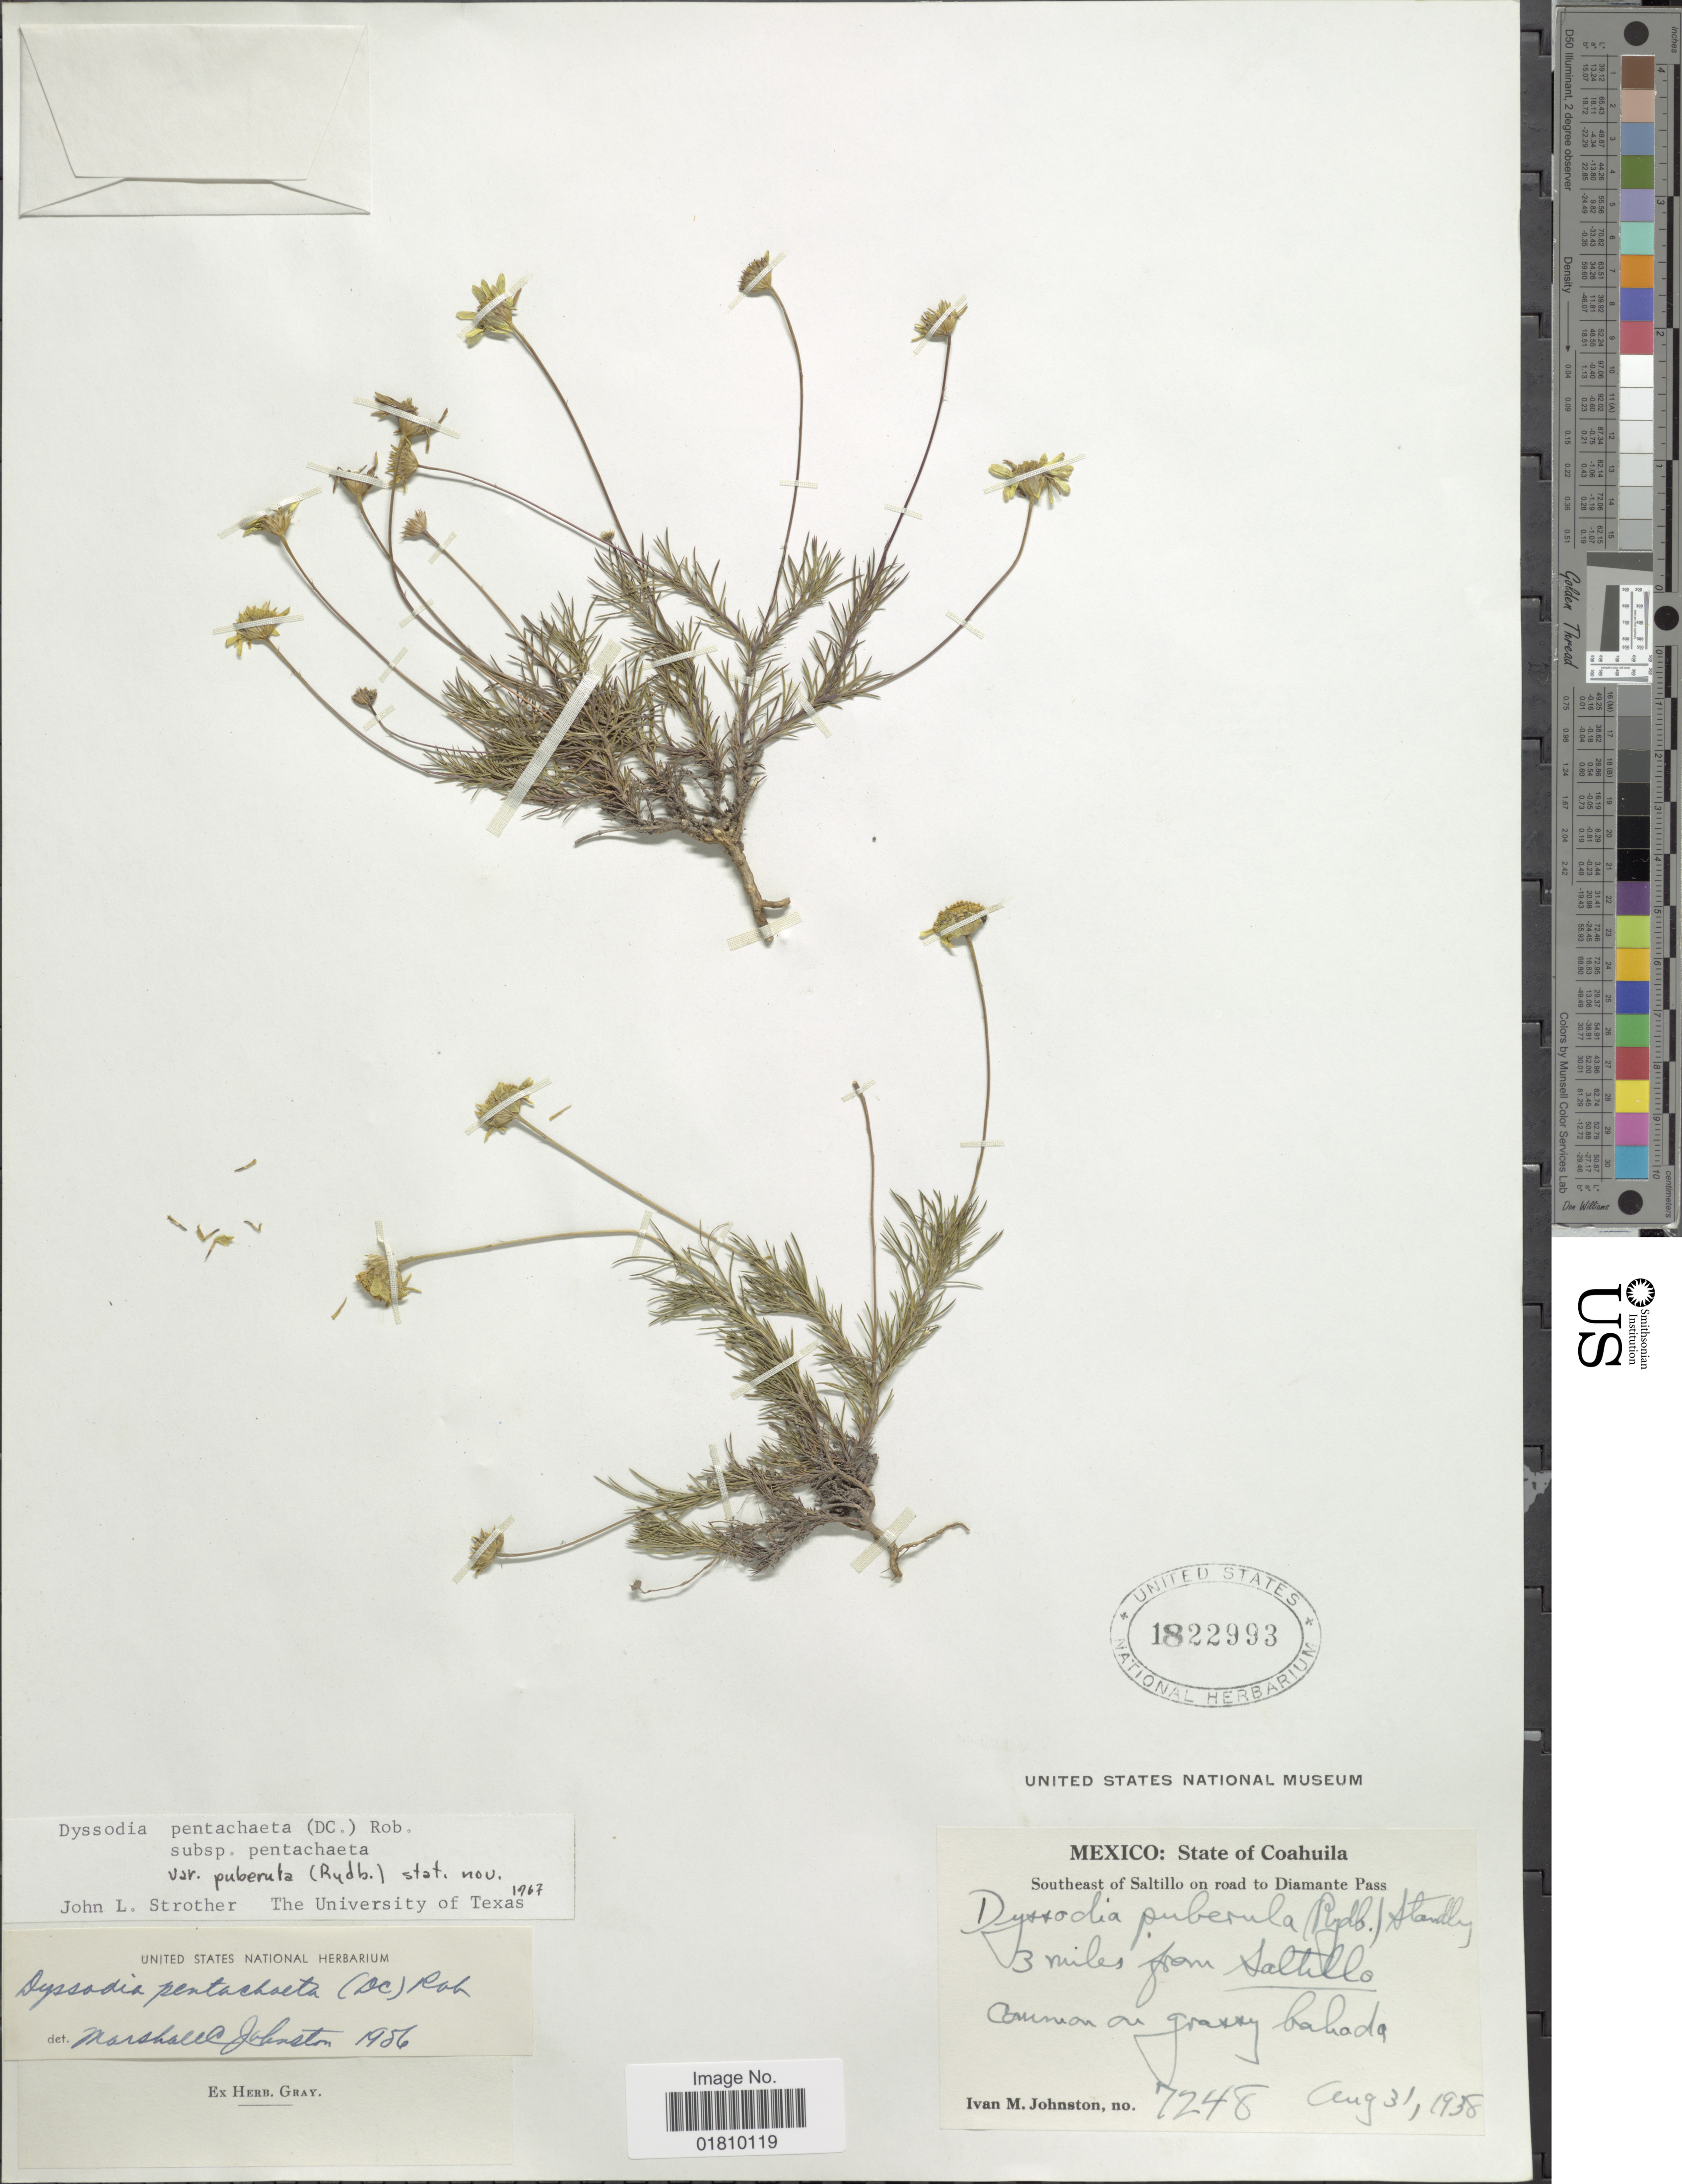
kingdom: Plantae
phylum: Tracheophyta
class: Magnoliopsida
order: Asterales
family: Asteraceae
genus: Thymophylla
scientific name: Thymophylla pentachaeta var. puberula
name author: (Rydb.) Strother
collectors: I.M. Johnston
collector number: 7248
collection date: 1938-08-31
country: Mexico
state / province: Coahuila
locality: Southeast of Saltillo on road to Diamante Pass, 3 miles from Saltillo, common on grassy bahada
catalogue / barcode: US 1822993